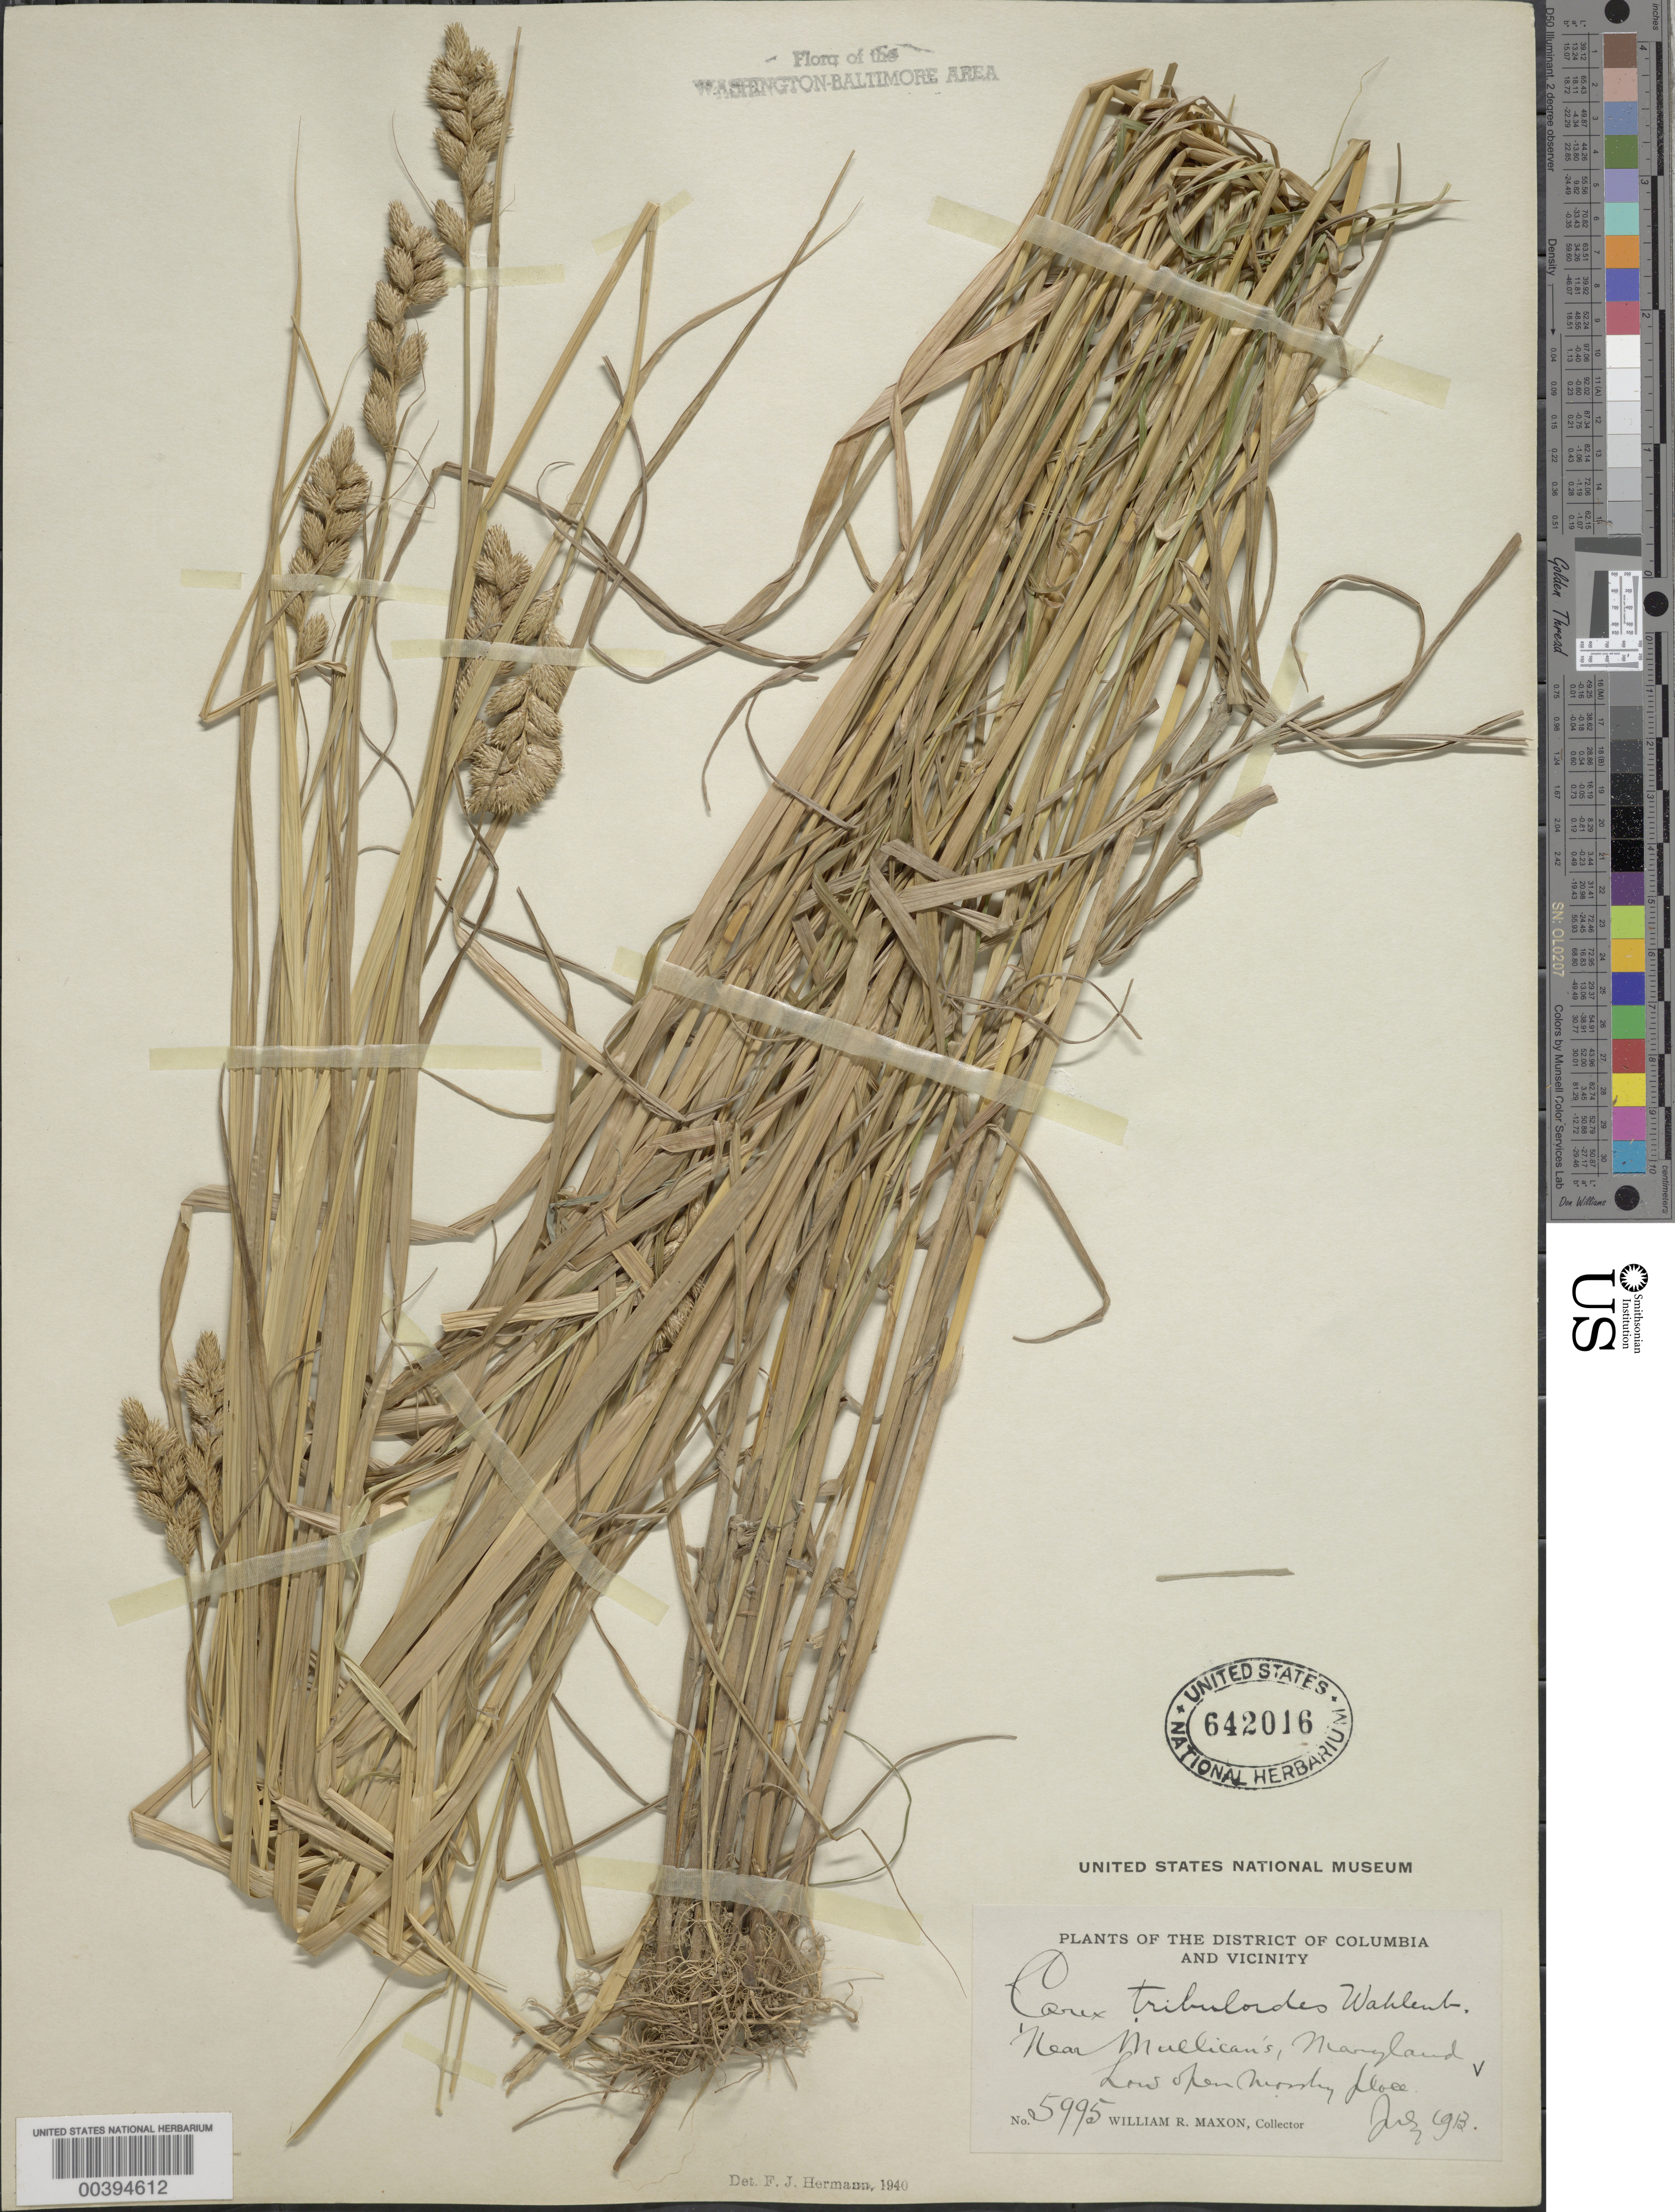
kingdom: Plantae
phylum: Tracheophyta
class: Liliopsida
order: Poales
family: Cyperaceae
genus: Carex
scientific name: Carex tribuloides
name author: Wahlenb.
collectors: W. R. Maxon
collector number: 5995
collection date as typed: Jul 1913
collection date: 1913-07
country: United States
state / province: Maryland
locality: Mullicans vicinity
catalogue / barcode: US 642016